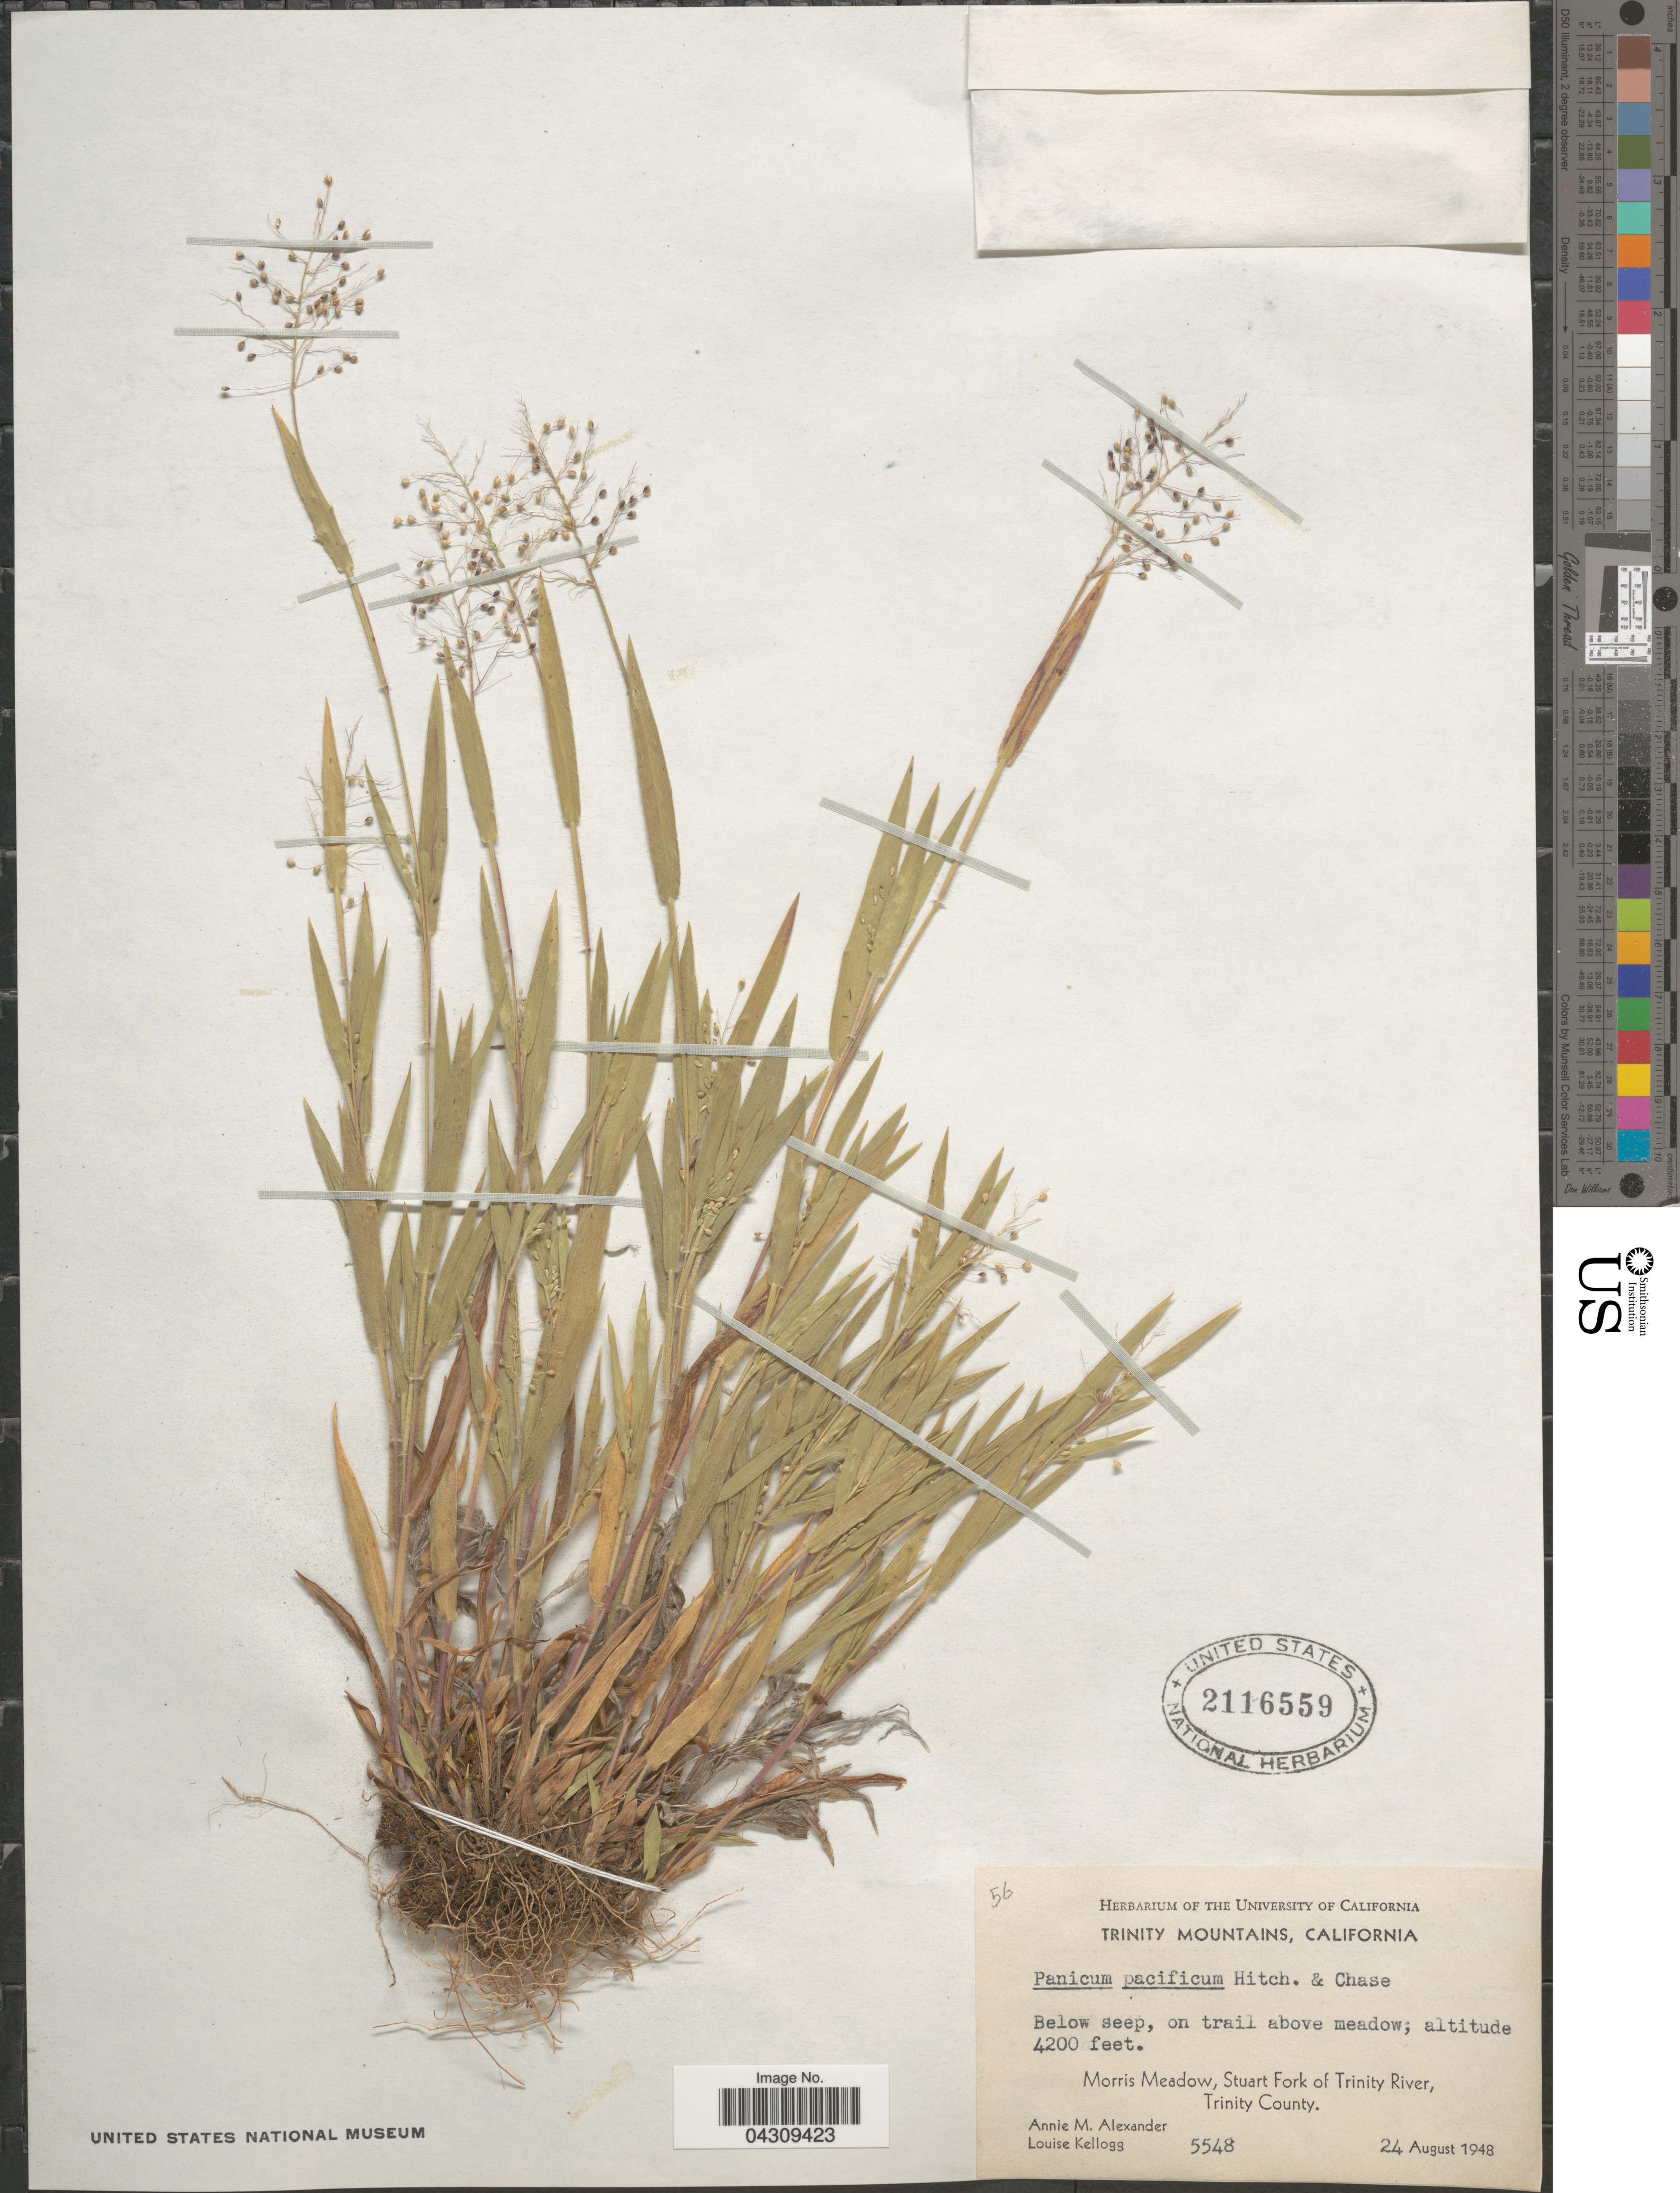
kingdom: Plantae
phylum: Tracheophyta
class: Liliopsida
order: Poales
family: Poaceae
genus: Dichanthelium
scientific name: Dichanthelium acuminatum var. acuminatum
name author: (Sw.) Gould & C.A. Clark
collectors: A. M. Alexander & L. Kellogg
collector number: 5548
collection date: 1948-08-24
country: United States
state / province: California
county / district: Trinity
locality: Trinity Mountains. Below seep, on trail above meadow. Morris Meadow, Stuart Fork of Trinity River, Trinity County.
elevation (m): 1280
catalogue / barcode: US 2116559